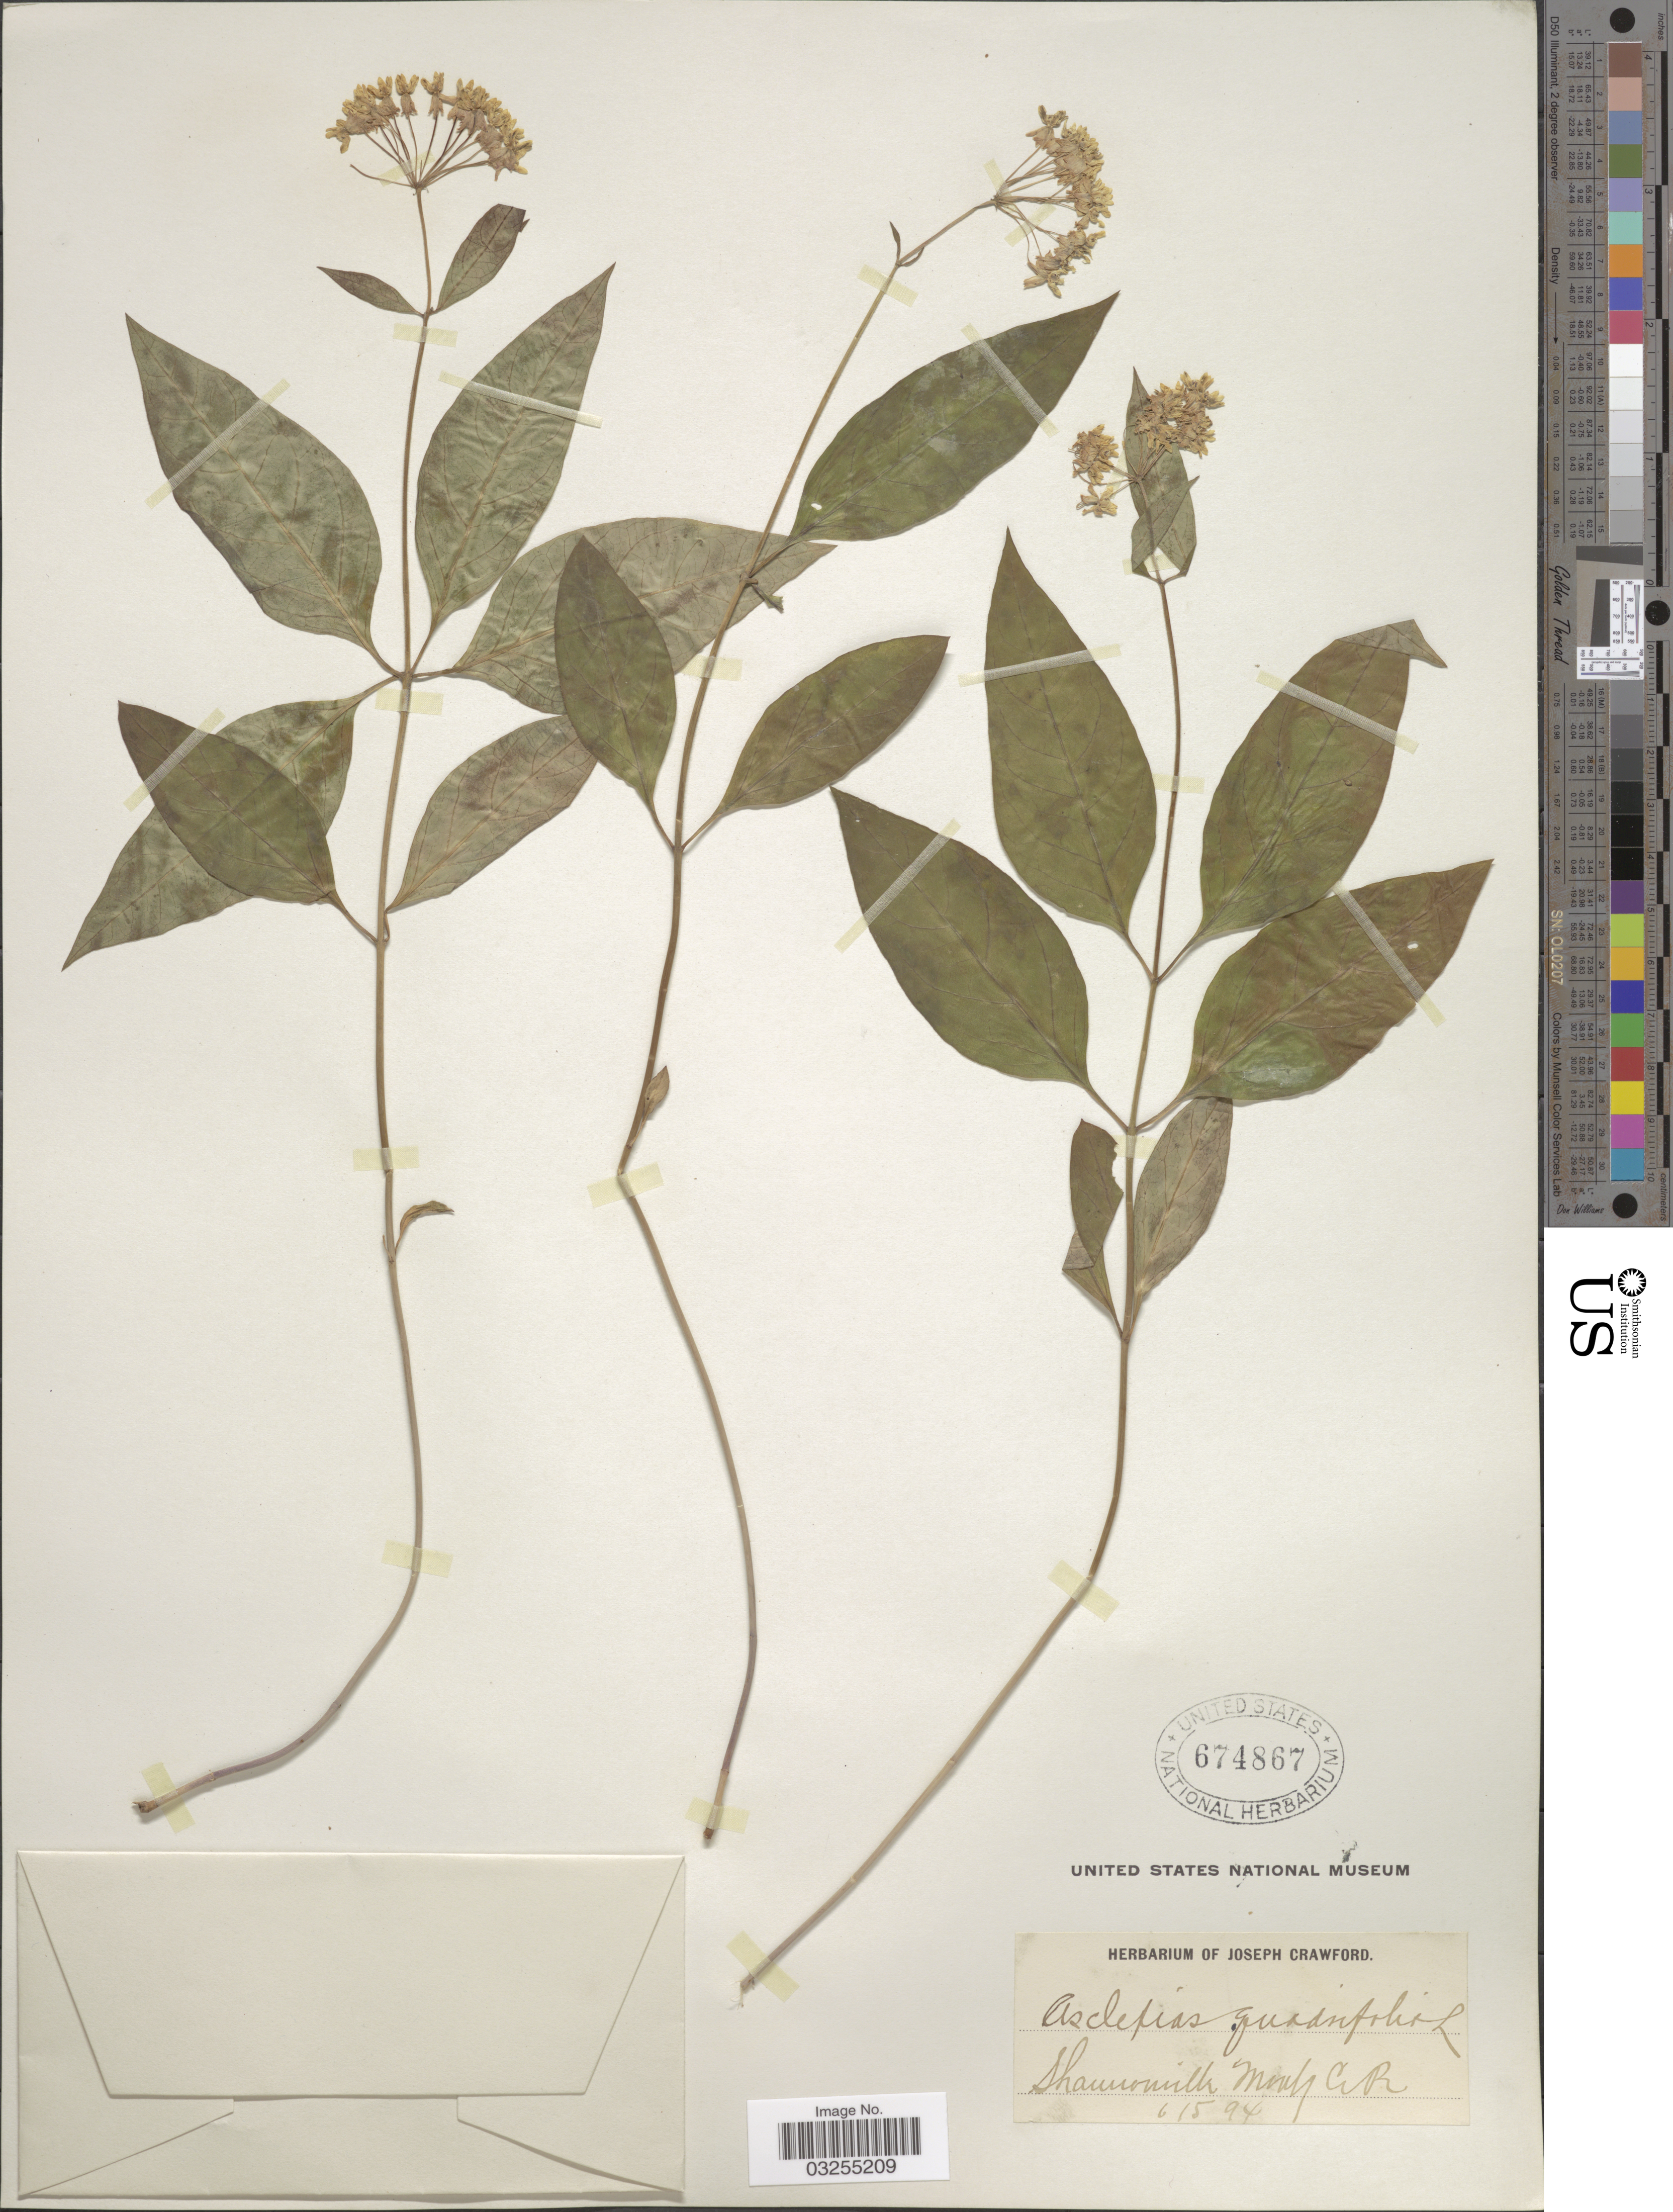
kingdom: Plantae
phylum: Tracheophyta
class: Magnoliopsida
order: Gentianales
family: Apocynaceae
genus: Asclepias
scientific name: Asclepias quadrifolia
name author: Jacq.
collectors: ex herb. Joseph Crawford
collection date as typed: Transcribed d/m/y: 6/5/94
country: United States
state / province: Pennsylvania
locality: Shannonville Montg Co Pa.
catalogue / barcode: US 674867